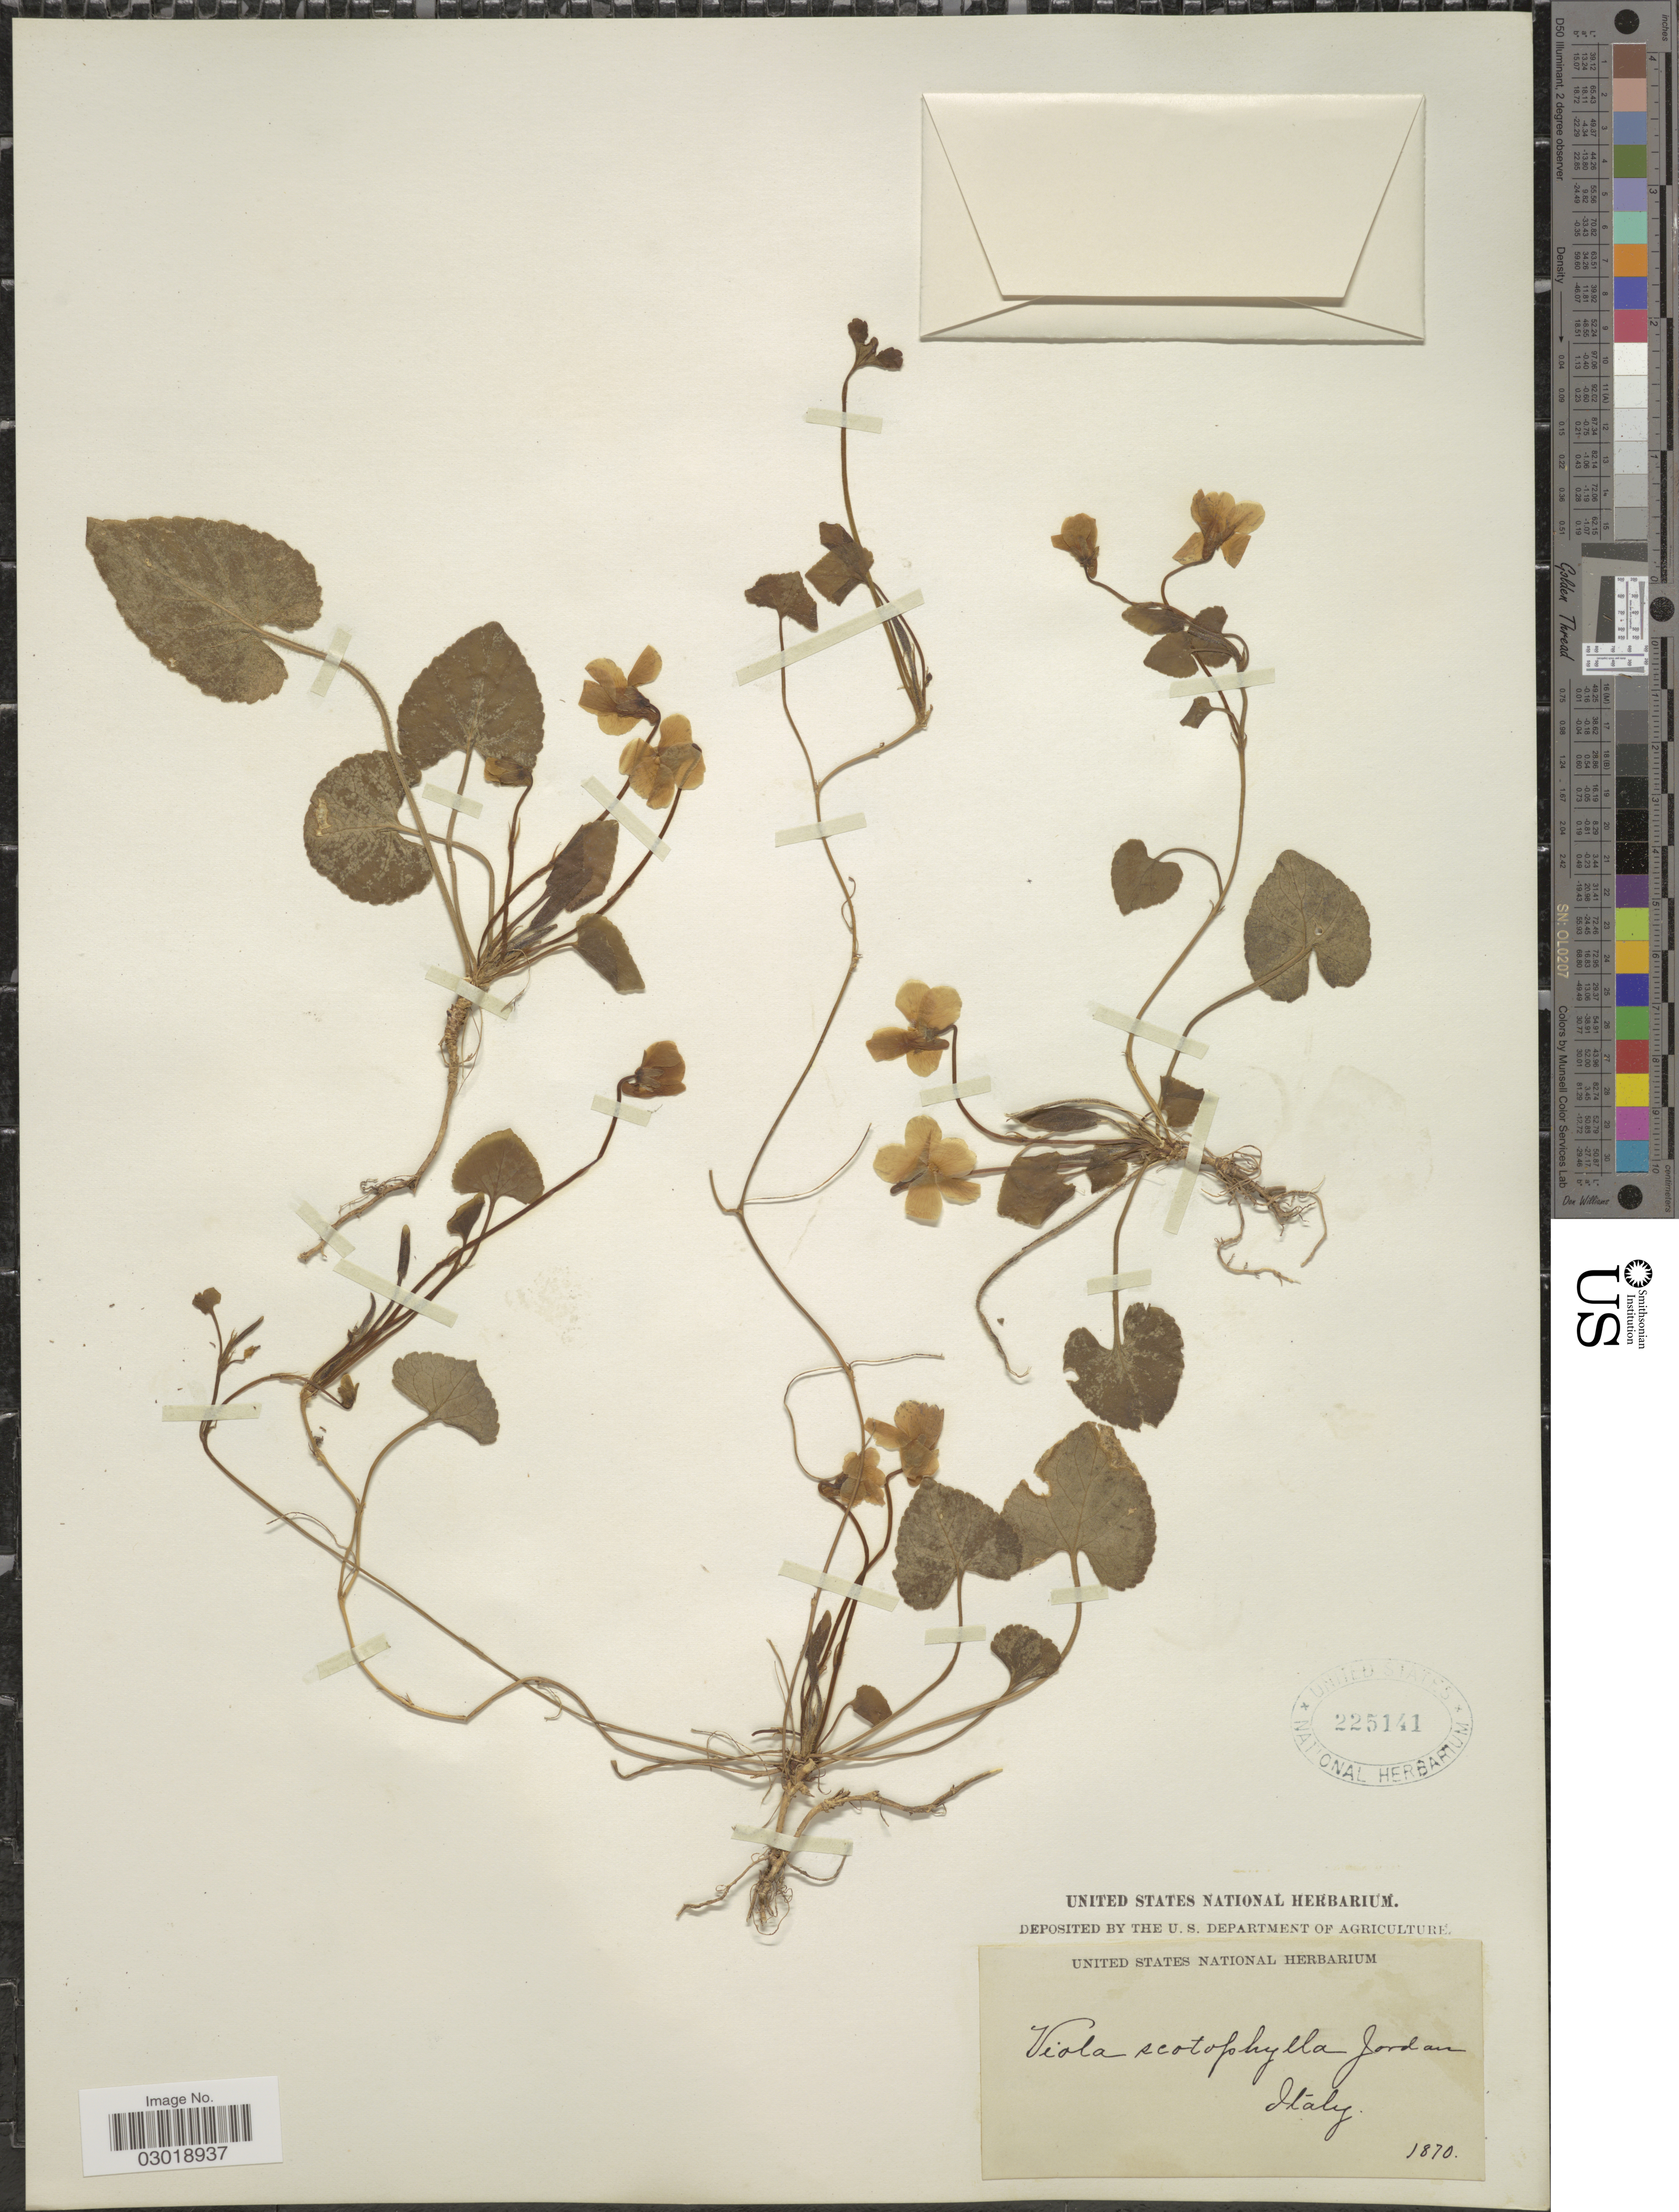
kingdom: Plantae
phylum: Tracheophyta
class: Magnoliopsida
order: Malpighiales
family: Violaceae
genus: Viola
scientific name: Viola scotophylla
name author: Jord.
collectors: ex herb. United States National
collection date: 1870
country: Italy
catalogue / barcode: US 225141